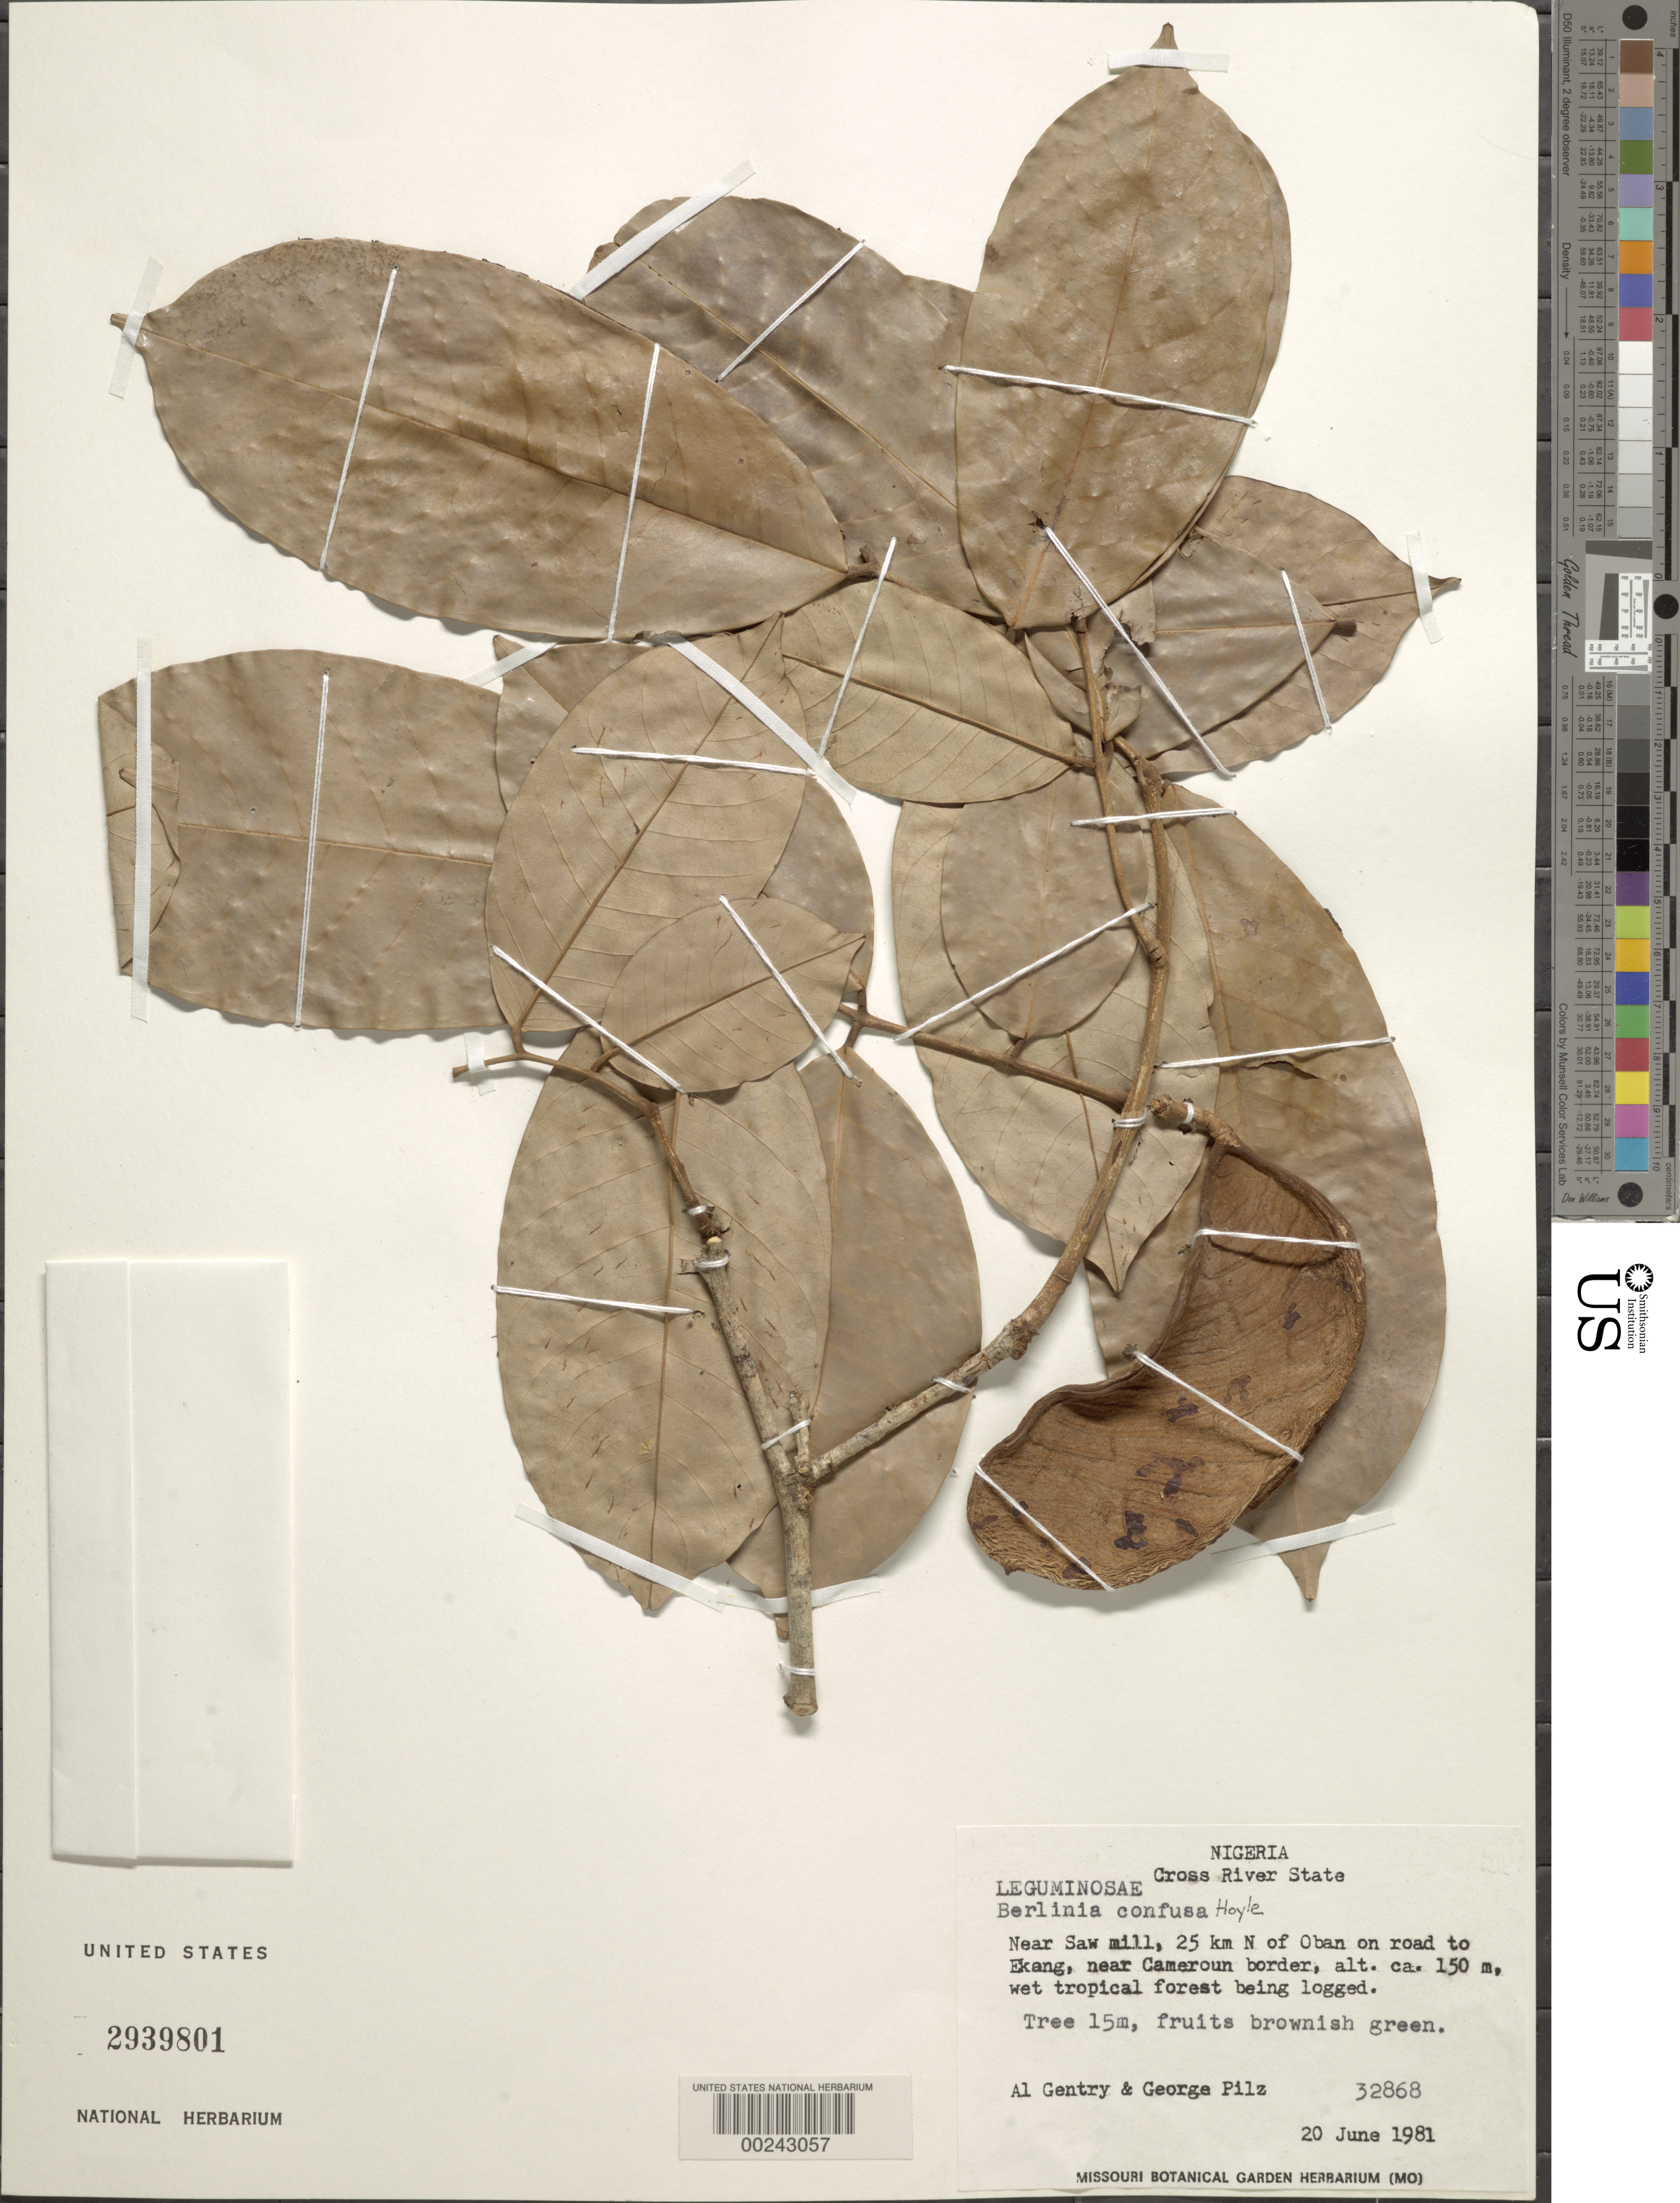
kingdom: Plantae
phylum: Tracheophyta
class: Magnoliopsida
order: Fabales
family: Fabaceae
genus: Berlinia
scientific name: Berlinia confusa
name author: Hoyle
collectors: A. H. Gentry & G. E. Pilz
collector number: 32868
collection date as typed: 20 Jun 1981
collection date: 1981-06-20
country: Nigeria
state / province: Cross River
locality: Near saw mill, 25 km n of oban on road to ekang, near cameroun border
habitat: Wet tropical forest being logged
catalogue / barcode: US 2939801